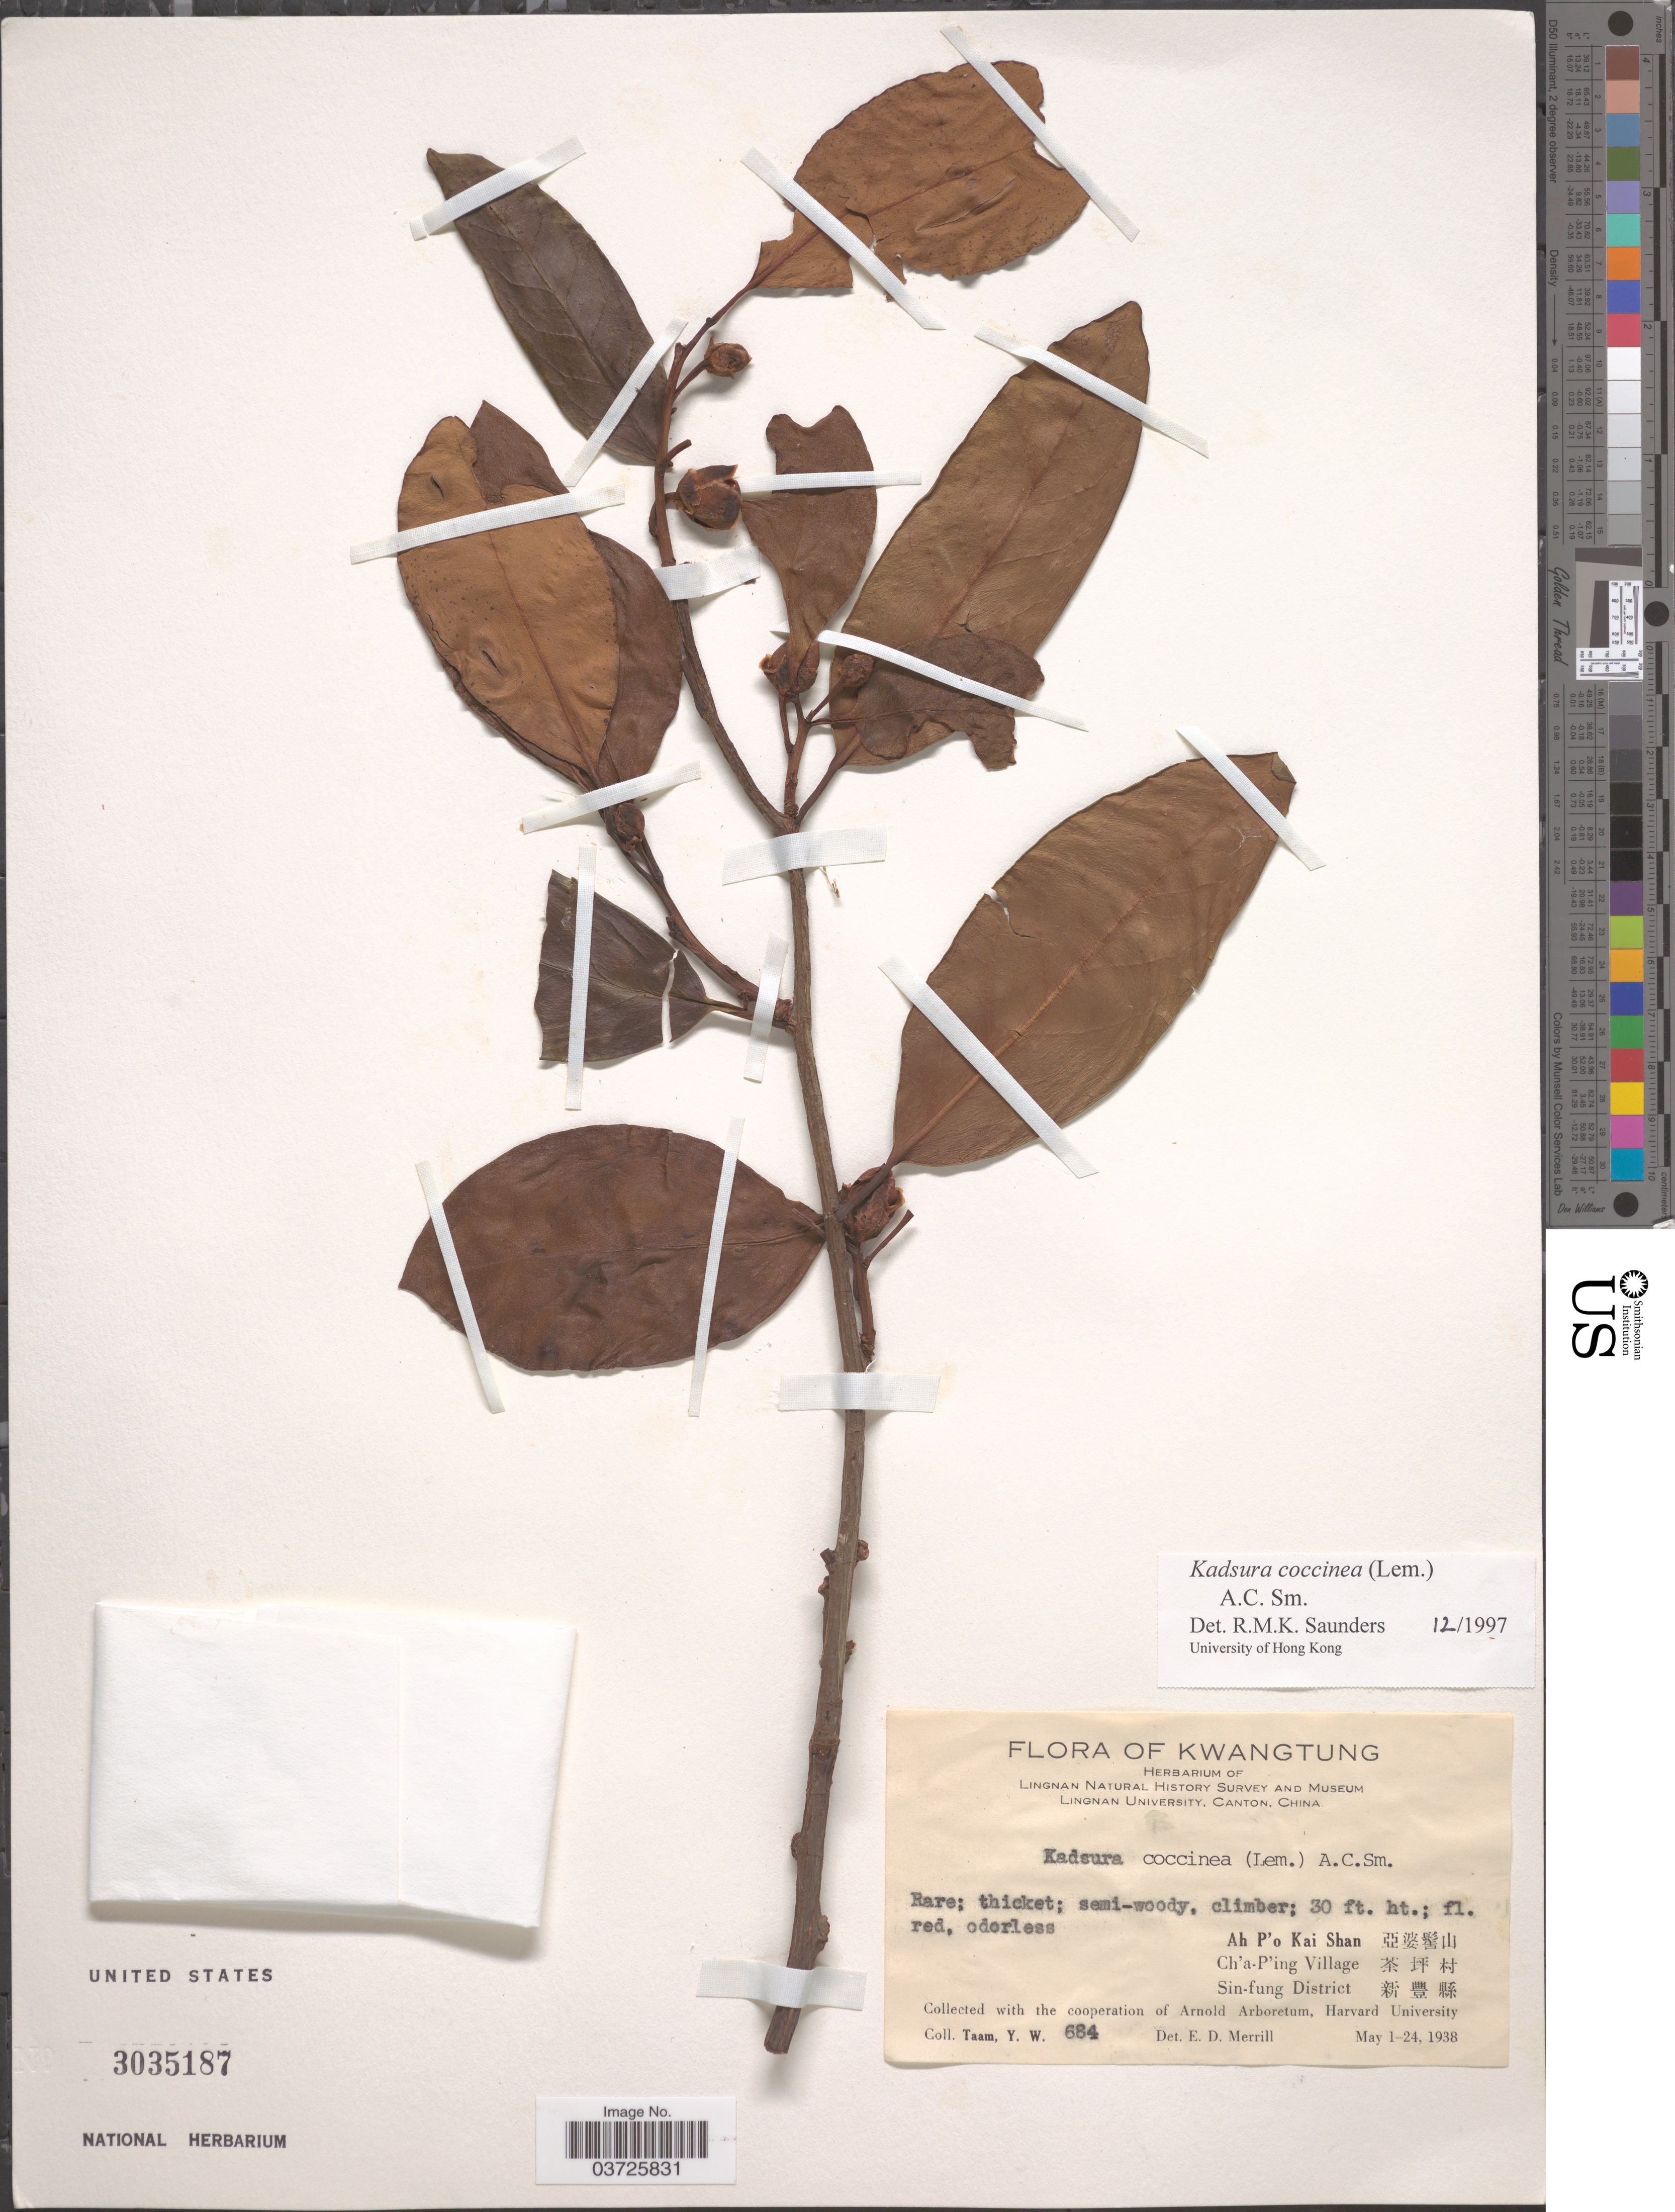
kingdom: Plantae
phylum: Tracheophyta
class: Magnoliopsida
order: Austrobaileyales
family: Schisandraceae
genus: Kadsura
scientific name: Kadsura coccinea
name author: (Lem.) A.C. Sm.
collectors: Y. W. Taam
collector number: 684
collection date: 1938-05-01/1938-05-24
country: China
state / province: Guangdong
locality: Kwangtung. Ah P'o Kai Shan X. Ch'a-P'ing Village X. Sin-fung District X.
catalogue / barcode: US 3035187